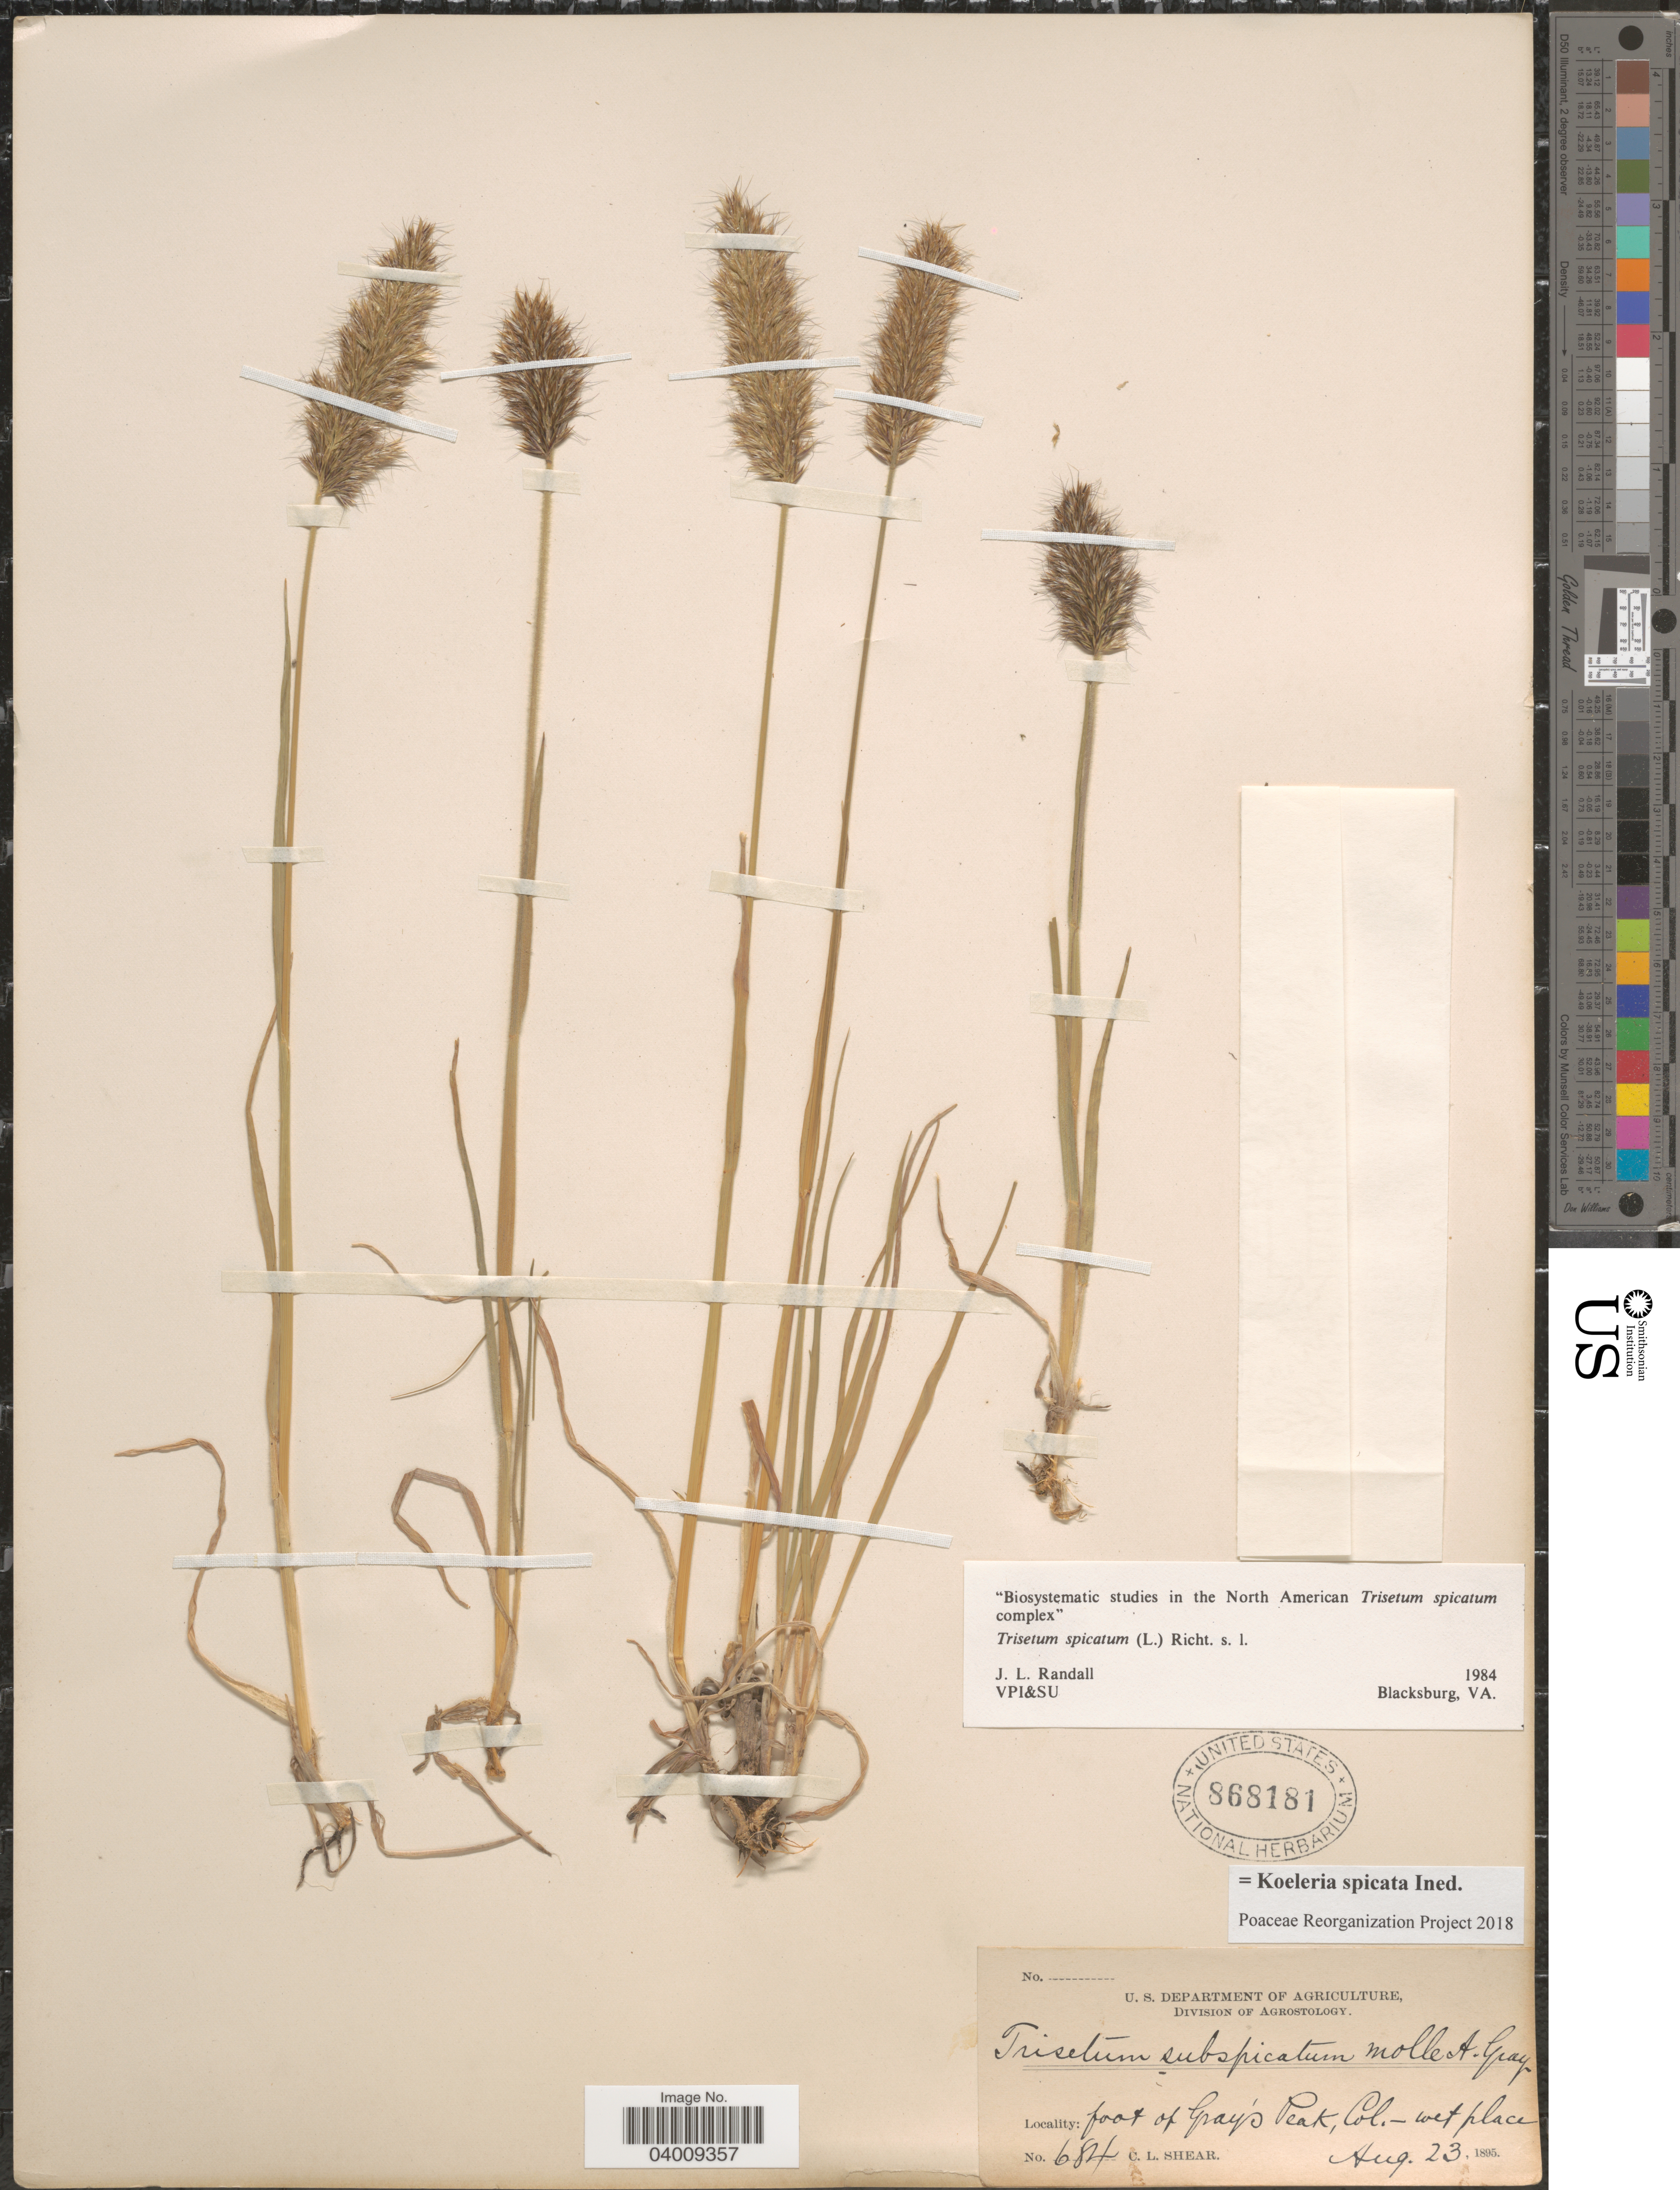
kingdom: Plantae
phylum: Tracheophyta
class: Liliopsida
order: Poales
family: Poaceae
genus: Koeleria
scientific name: Koeleria spicata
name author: (L.) Barberá et al.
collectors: C. L. Shear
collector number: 684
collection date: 1895-08-23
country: United States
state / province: Colorado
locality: Foot of Gray's Peak.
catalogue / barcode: US 868181